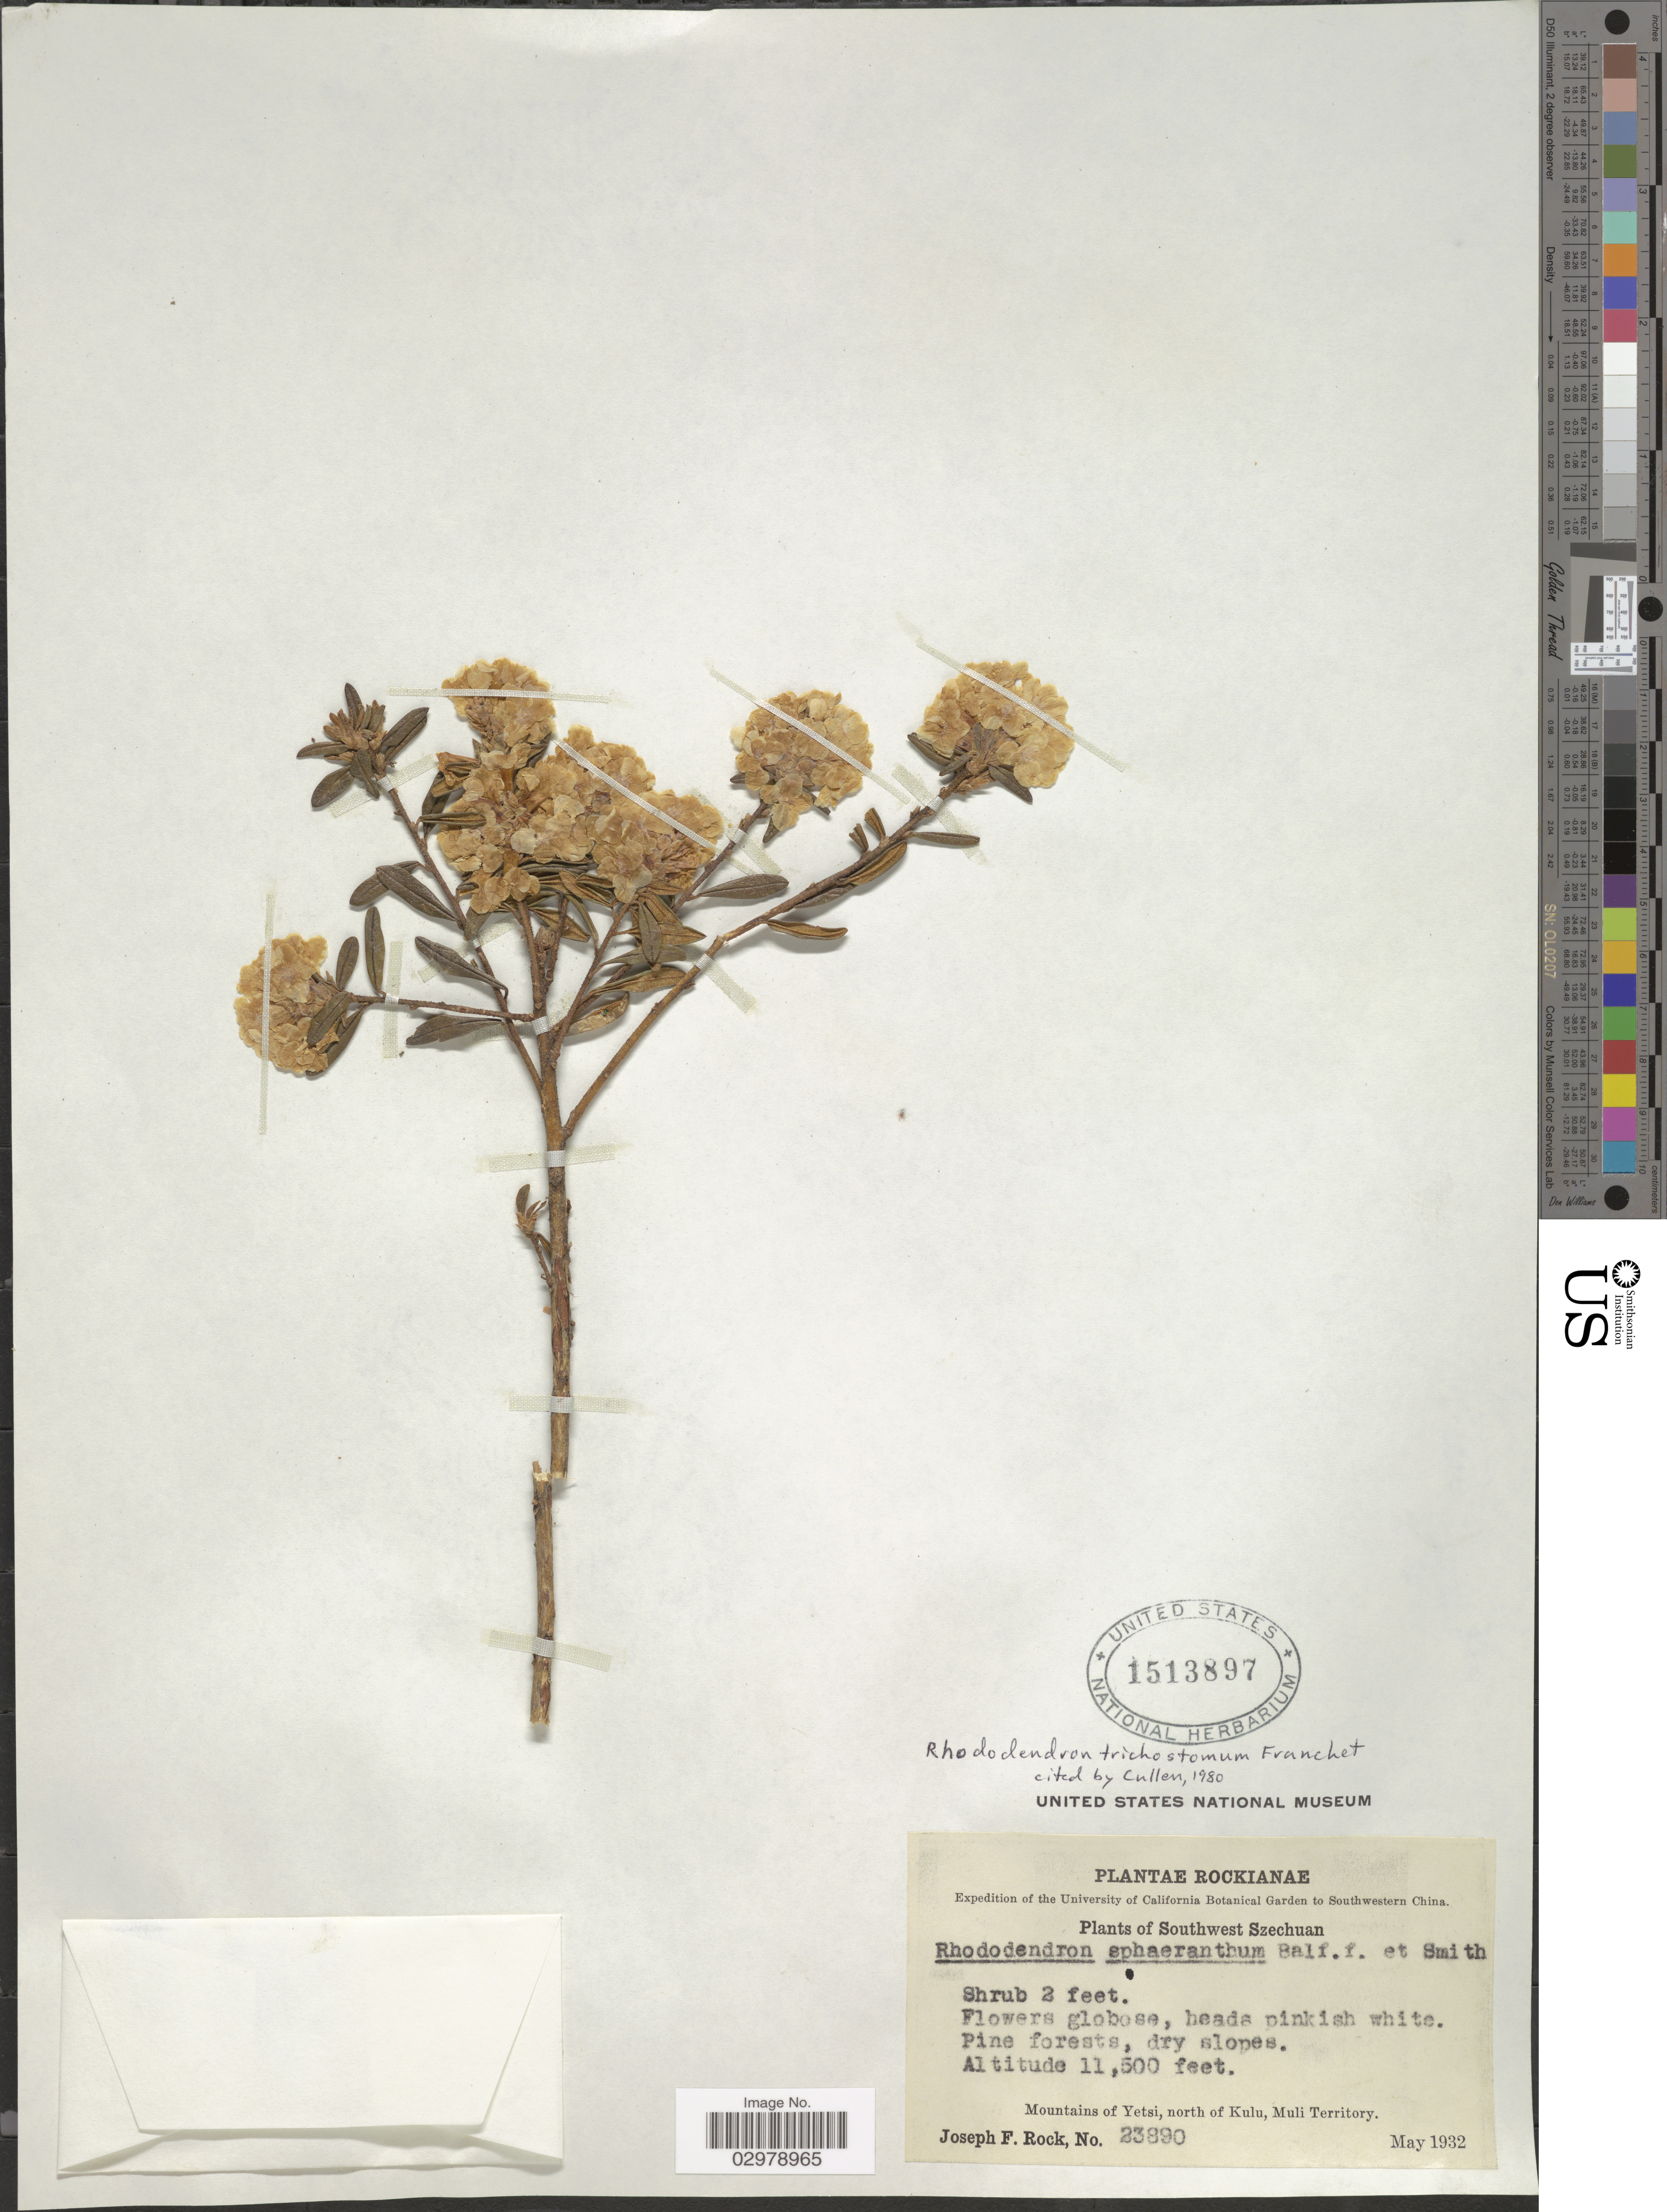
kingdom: Plantae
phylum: Tracheophyta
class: Magnoliopsida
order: Ericales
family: Ericaceae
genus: Rhododendron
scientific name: Rhododendron trichostomum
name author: Franch.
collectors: J. F. Rock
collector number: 23890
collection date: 1932-05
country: China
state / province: Sichuan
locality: Southwestern China. Southwest Szechuan. Mountains of Yetsi, north of Kulu, Muli Territory.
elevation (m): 3505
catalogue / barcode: US 1513897